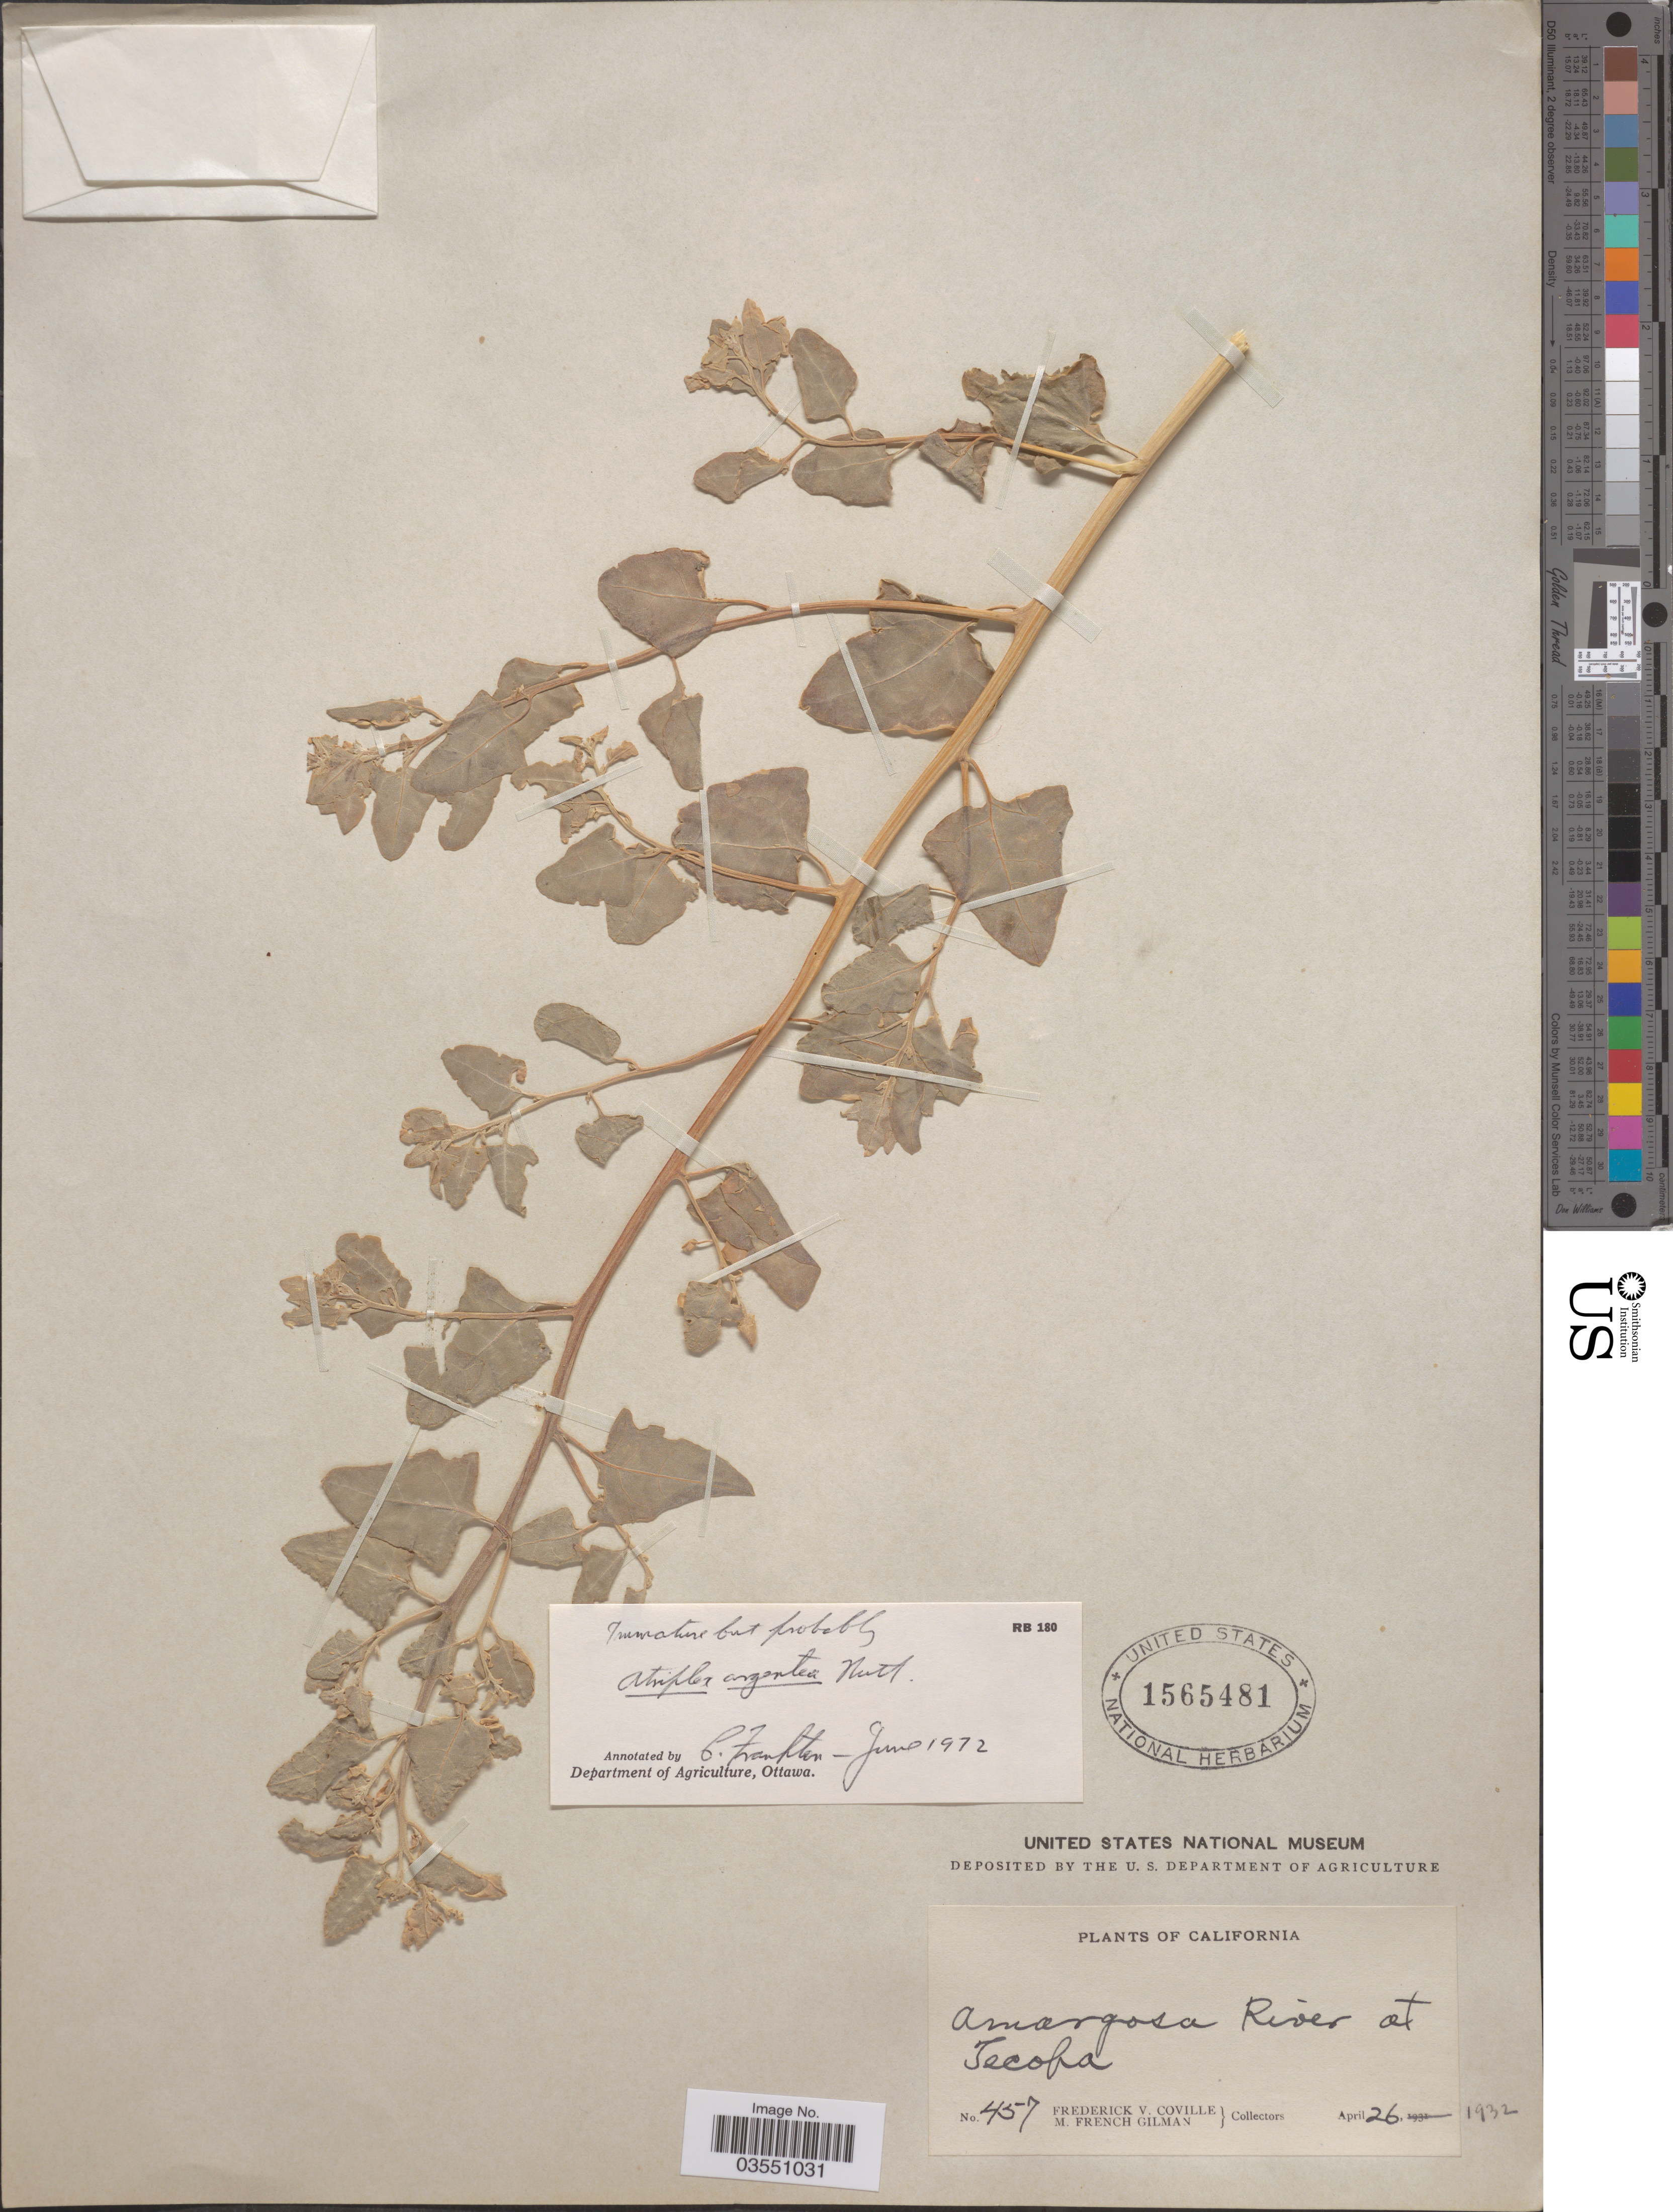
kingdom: Plantae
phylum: Tracheophyta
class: Magnoliopsida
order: Caryophyllales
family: Amaranthaceae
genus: Atriplex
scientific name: Atriplex argentea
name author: Nutt.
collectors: F. V. Coville & M. F. Gilman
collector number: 457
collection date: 1932-04-26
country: United States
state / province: California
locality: Amargosa River at Tecopa.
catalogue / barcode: US 1565481